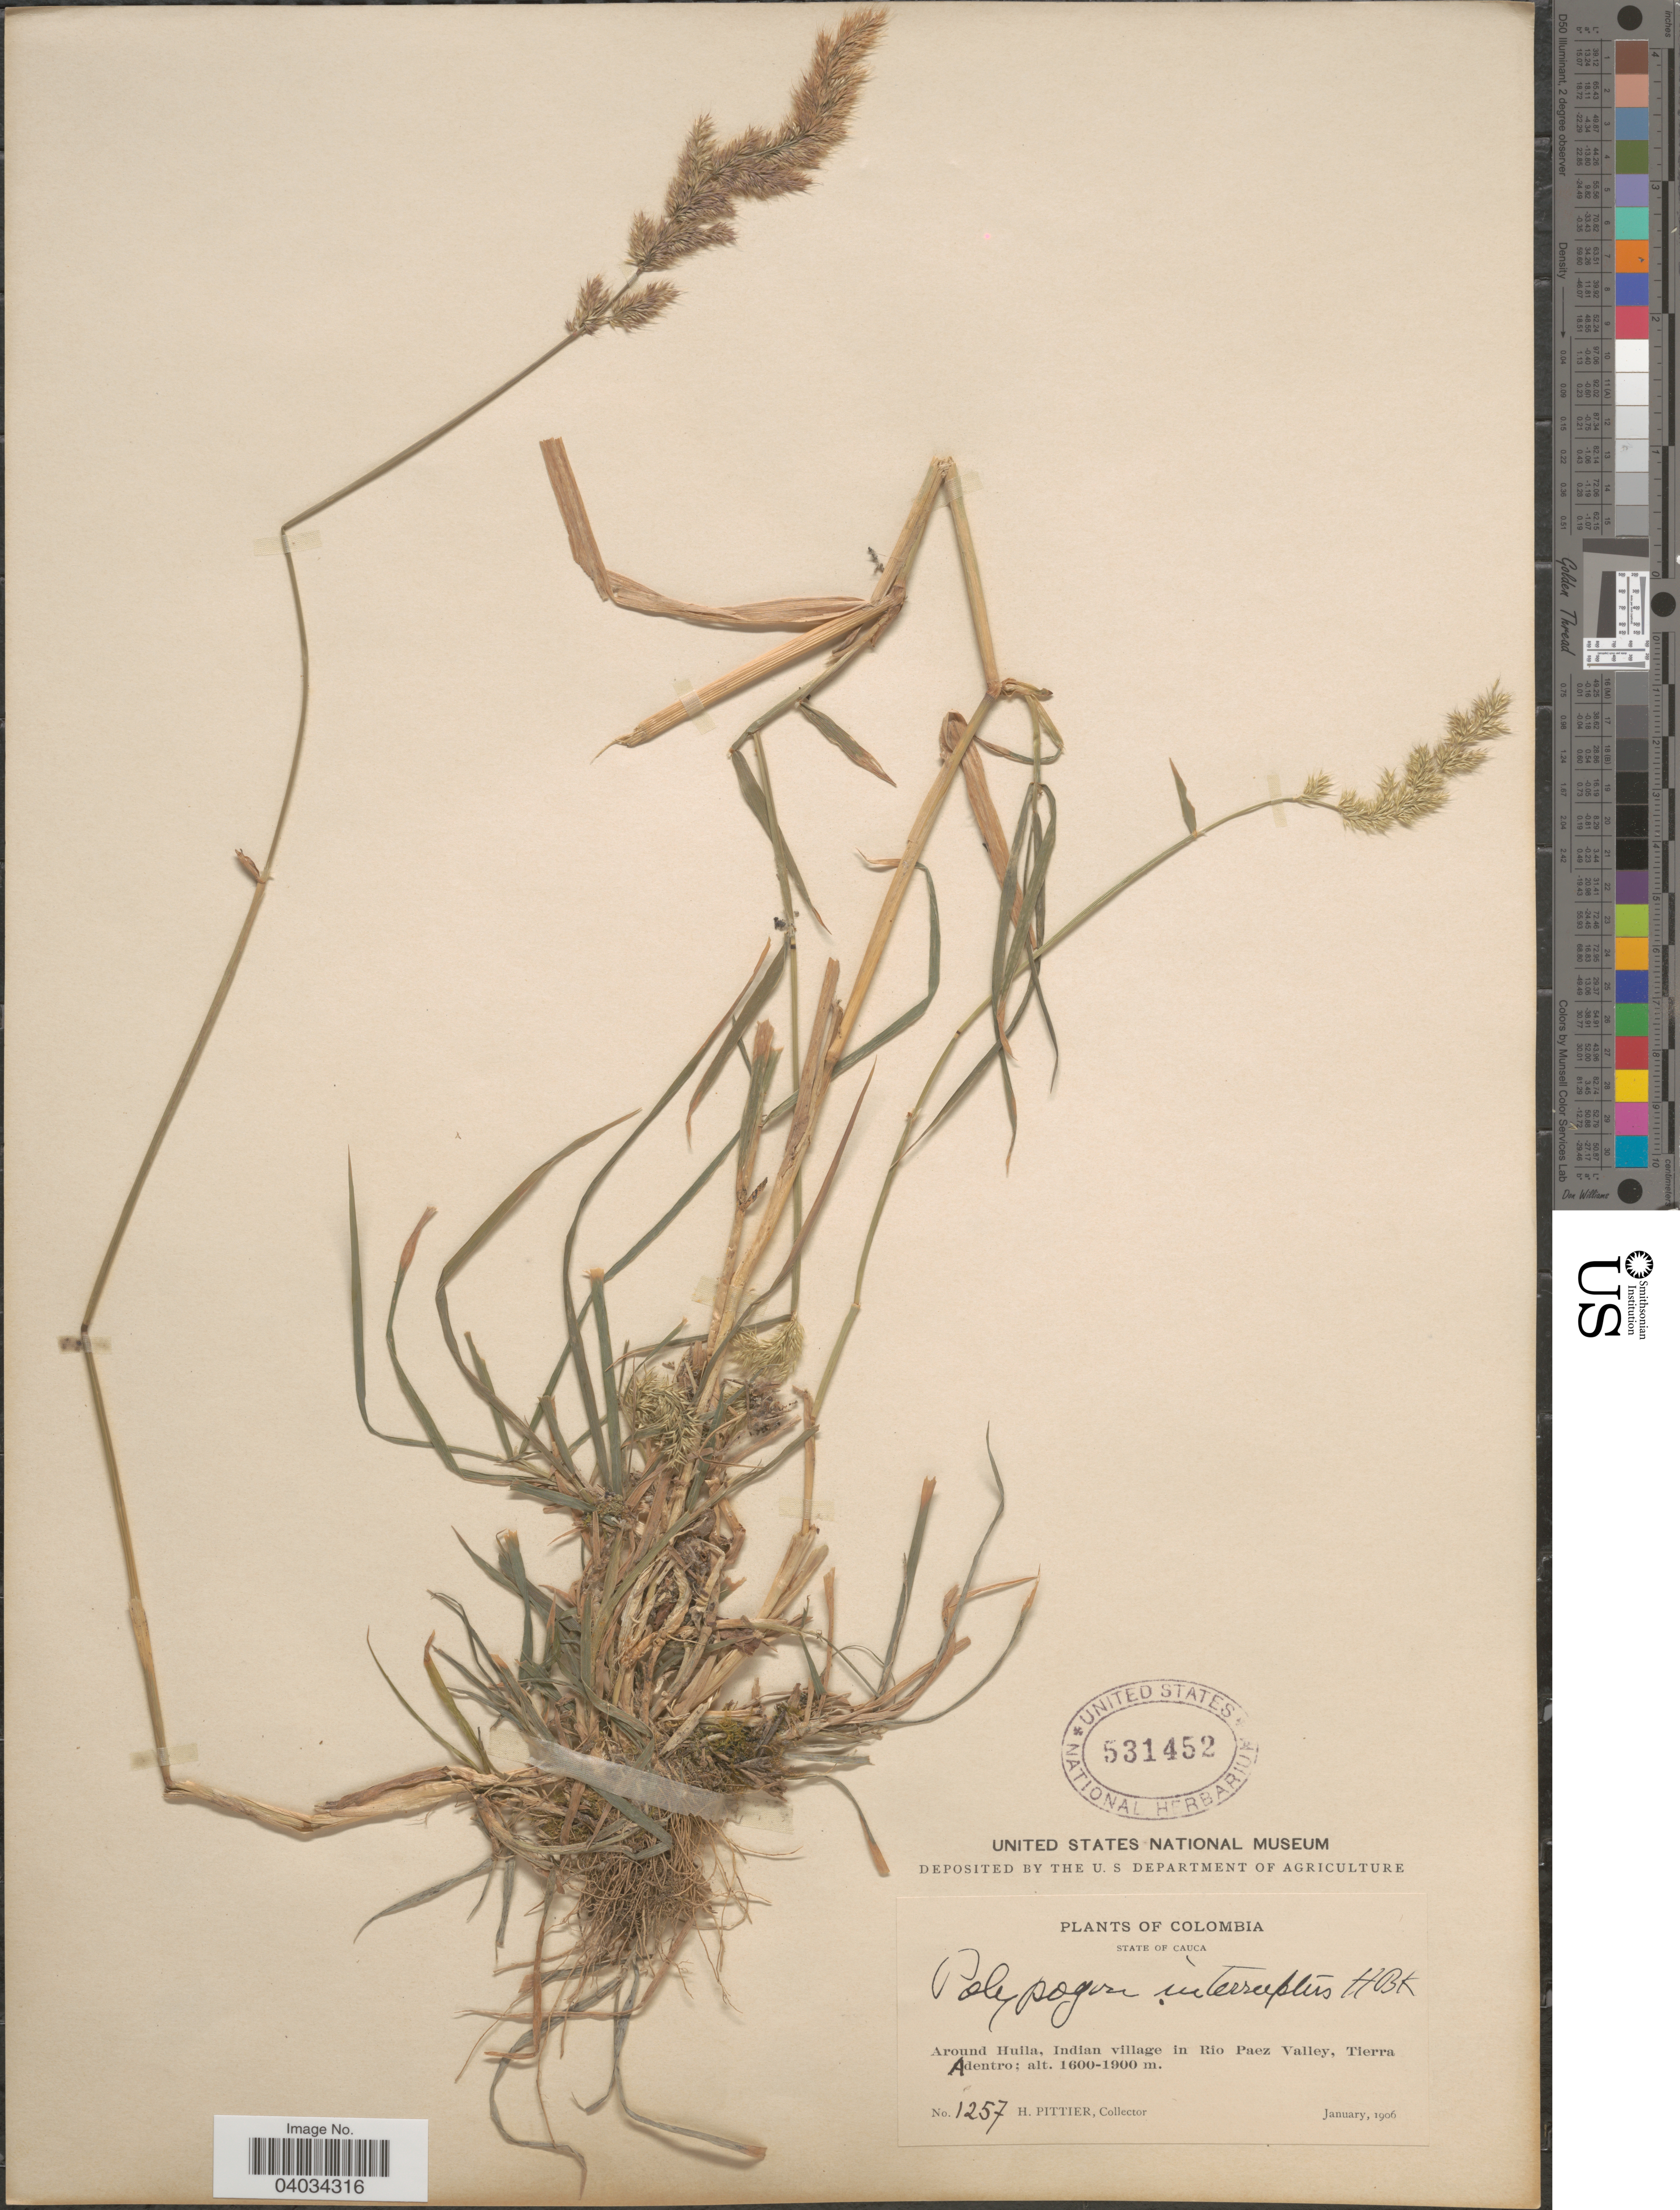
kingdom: Plantae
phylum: Tracheophyta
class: Liliopsida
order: Poales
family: Poaceae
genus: Polypogon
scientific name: Polypogon interruptus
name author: Kunth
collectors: H. F. Pittier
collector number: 1257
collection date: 1906-01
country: Colombia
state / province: Cauca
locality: Around Huila, Indian village in Rio Paez Valley, Tierra Adentro.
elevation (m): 1600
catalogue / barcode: US 531452